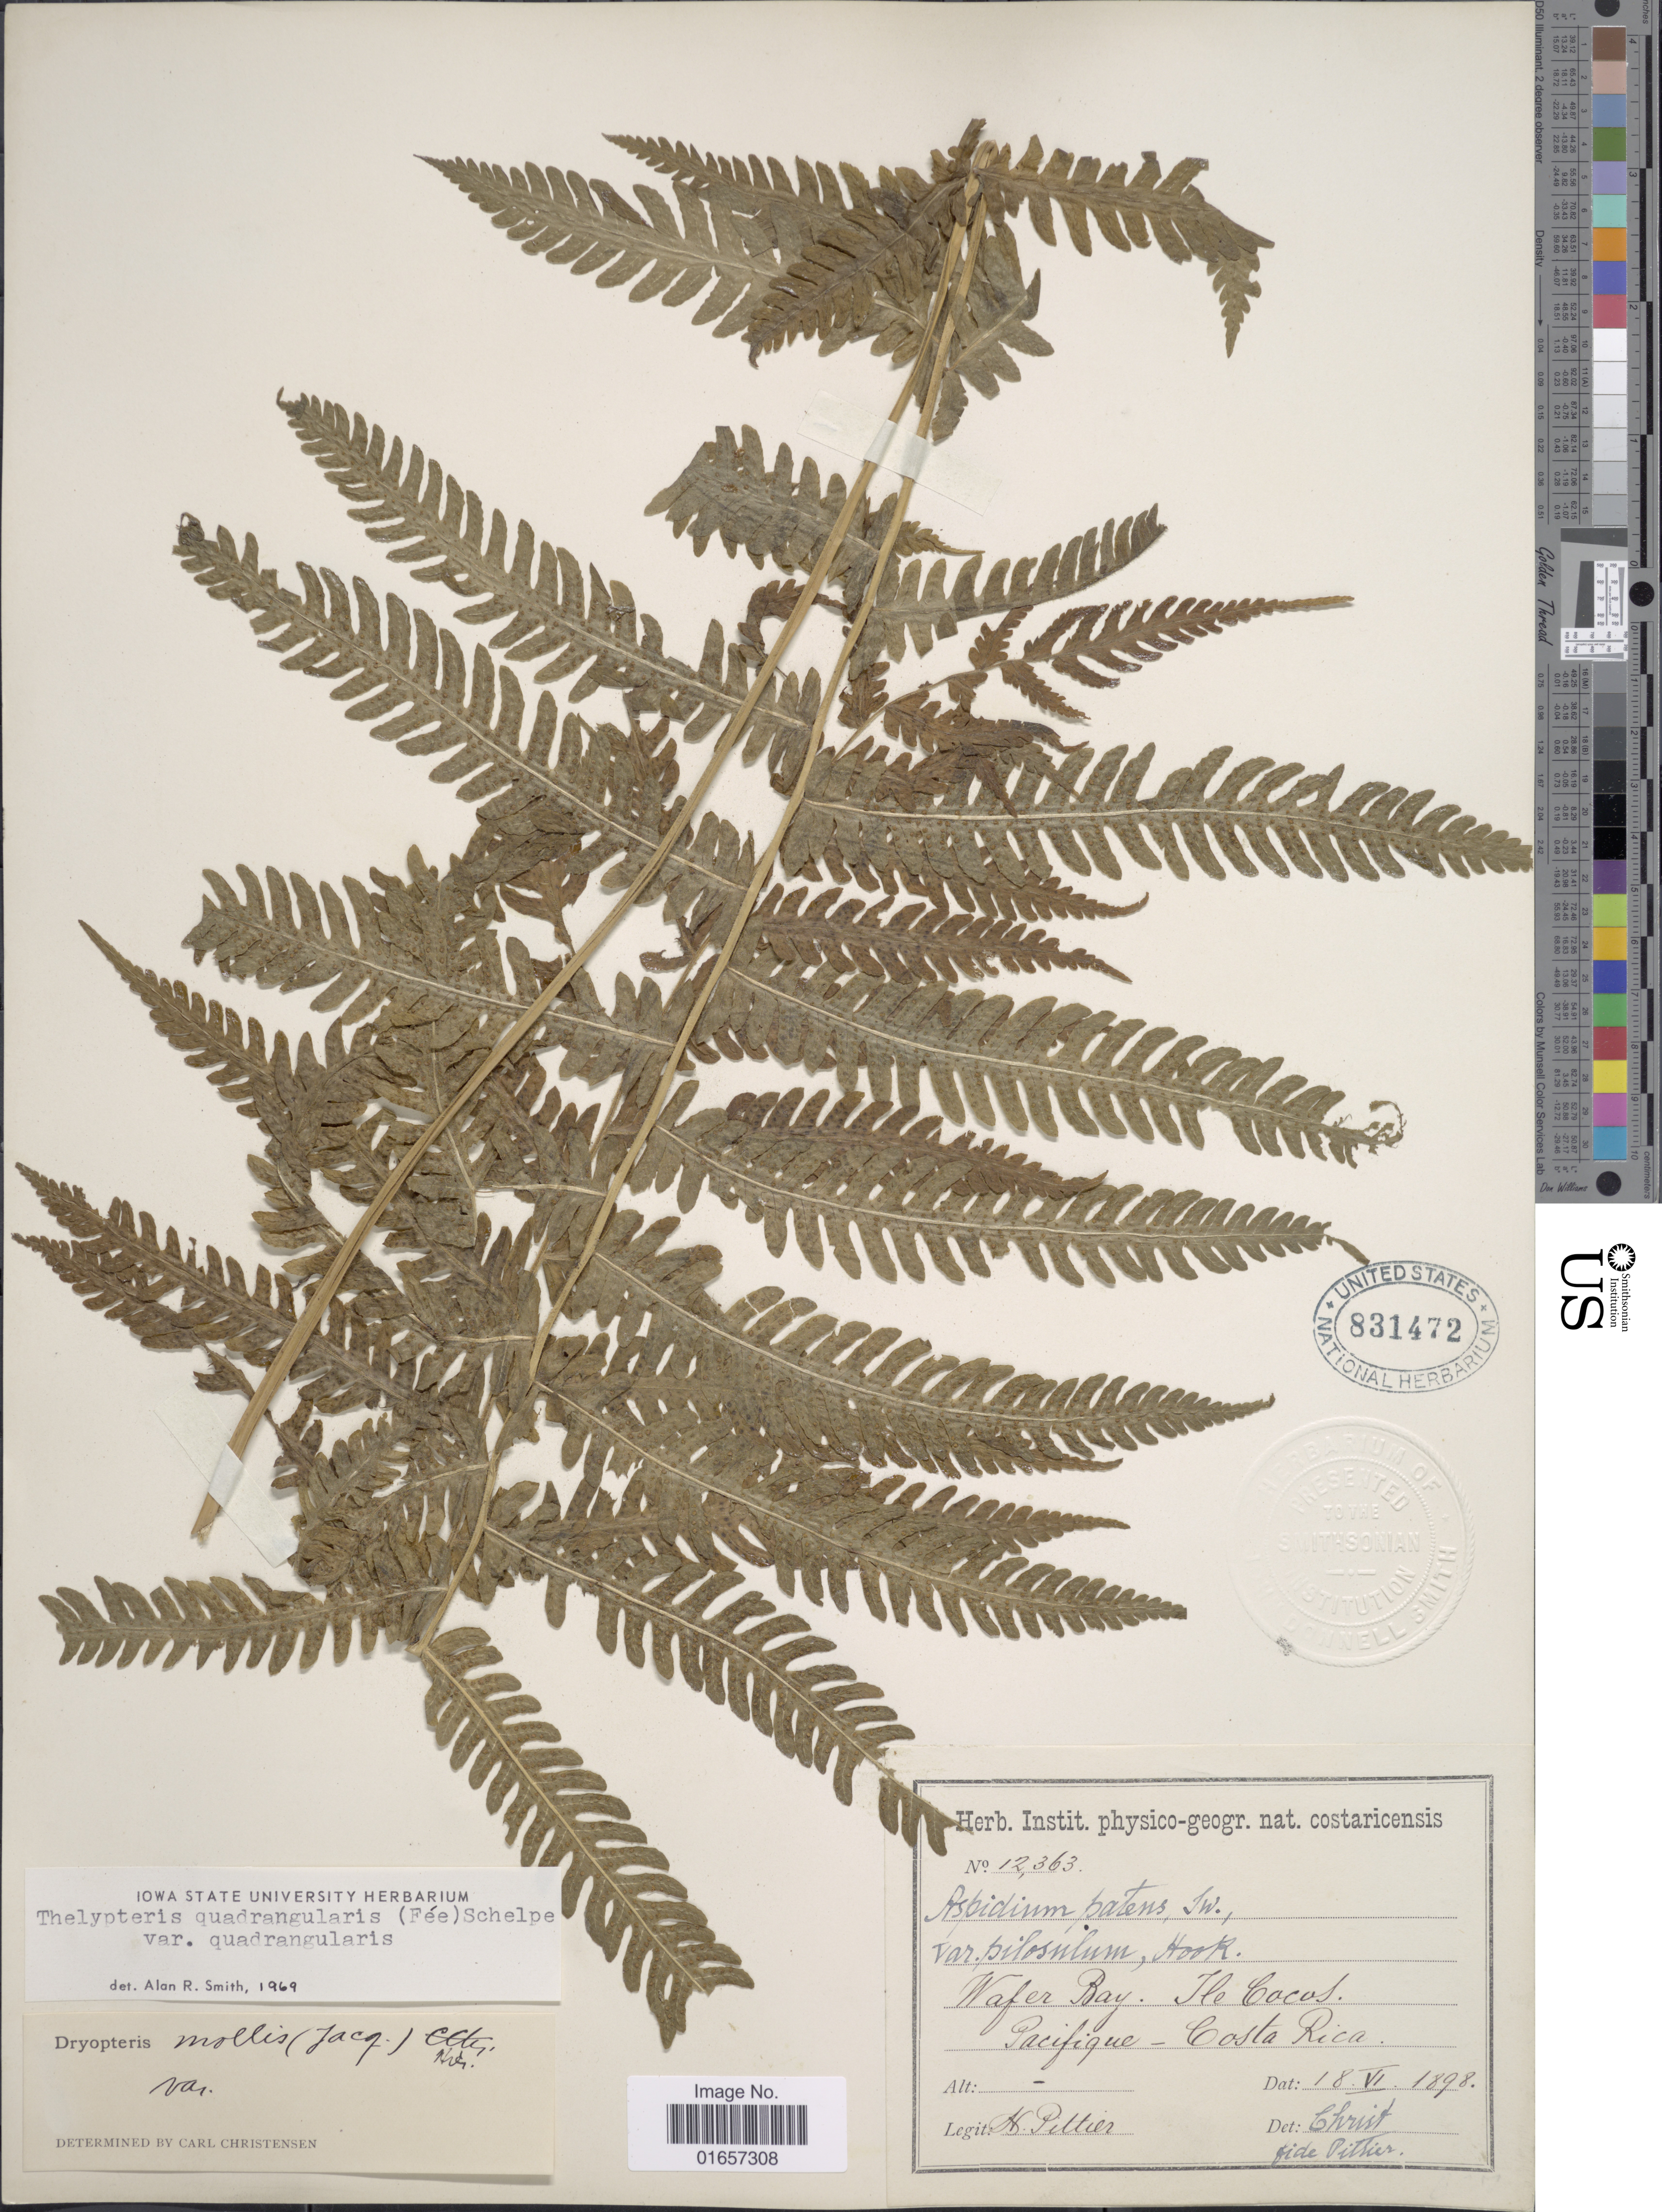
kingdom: Plantae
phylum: Tracheophyta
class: Polypodiopsida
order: Polypodiales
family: Thelypteridaceae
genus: Christella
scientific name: Christella hispidula var. hispidula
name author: (Decne.) Holttum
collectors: H. F. Pittier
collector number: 12363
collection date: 1898-06-18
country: Costa Rica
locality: Wafer Bay, Ile Cocos, Pacifique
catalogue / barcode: US 831472